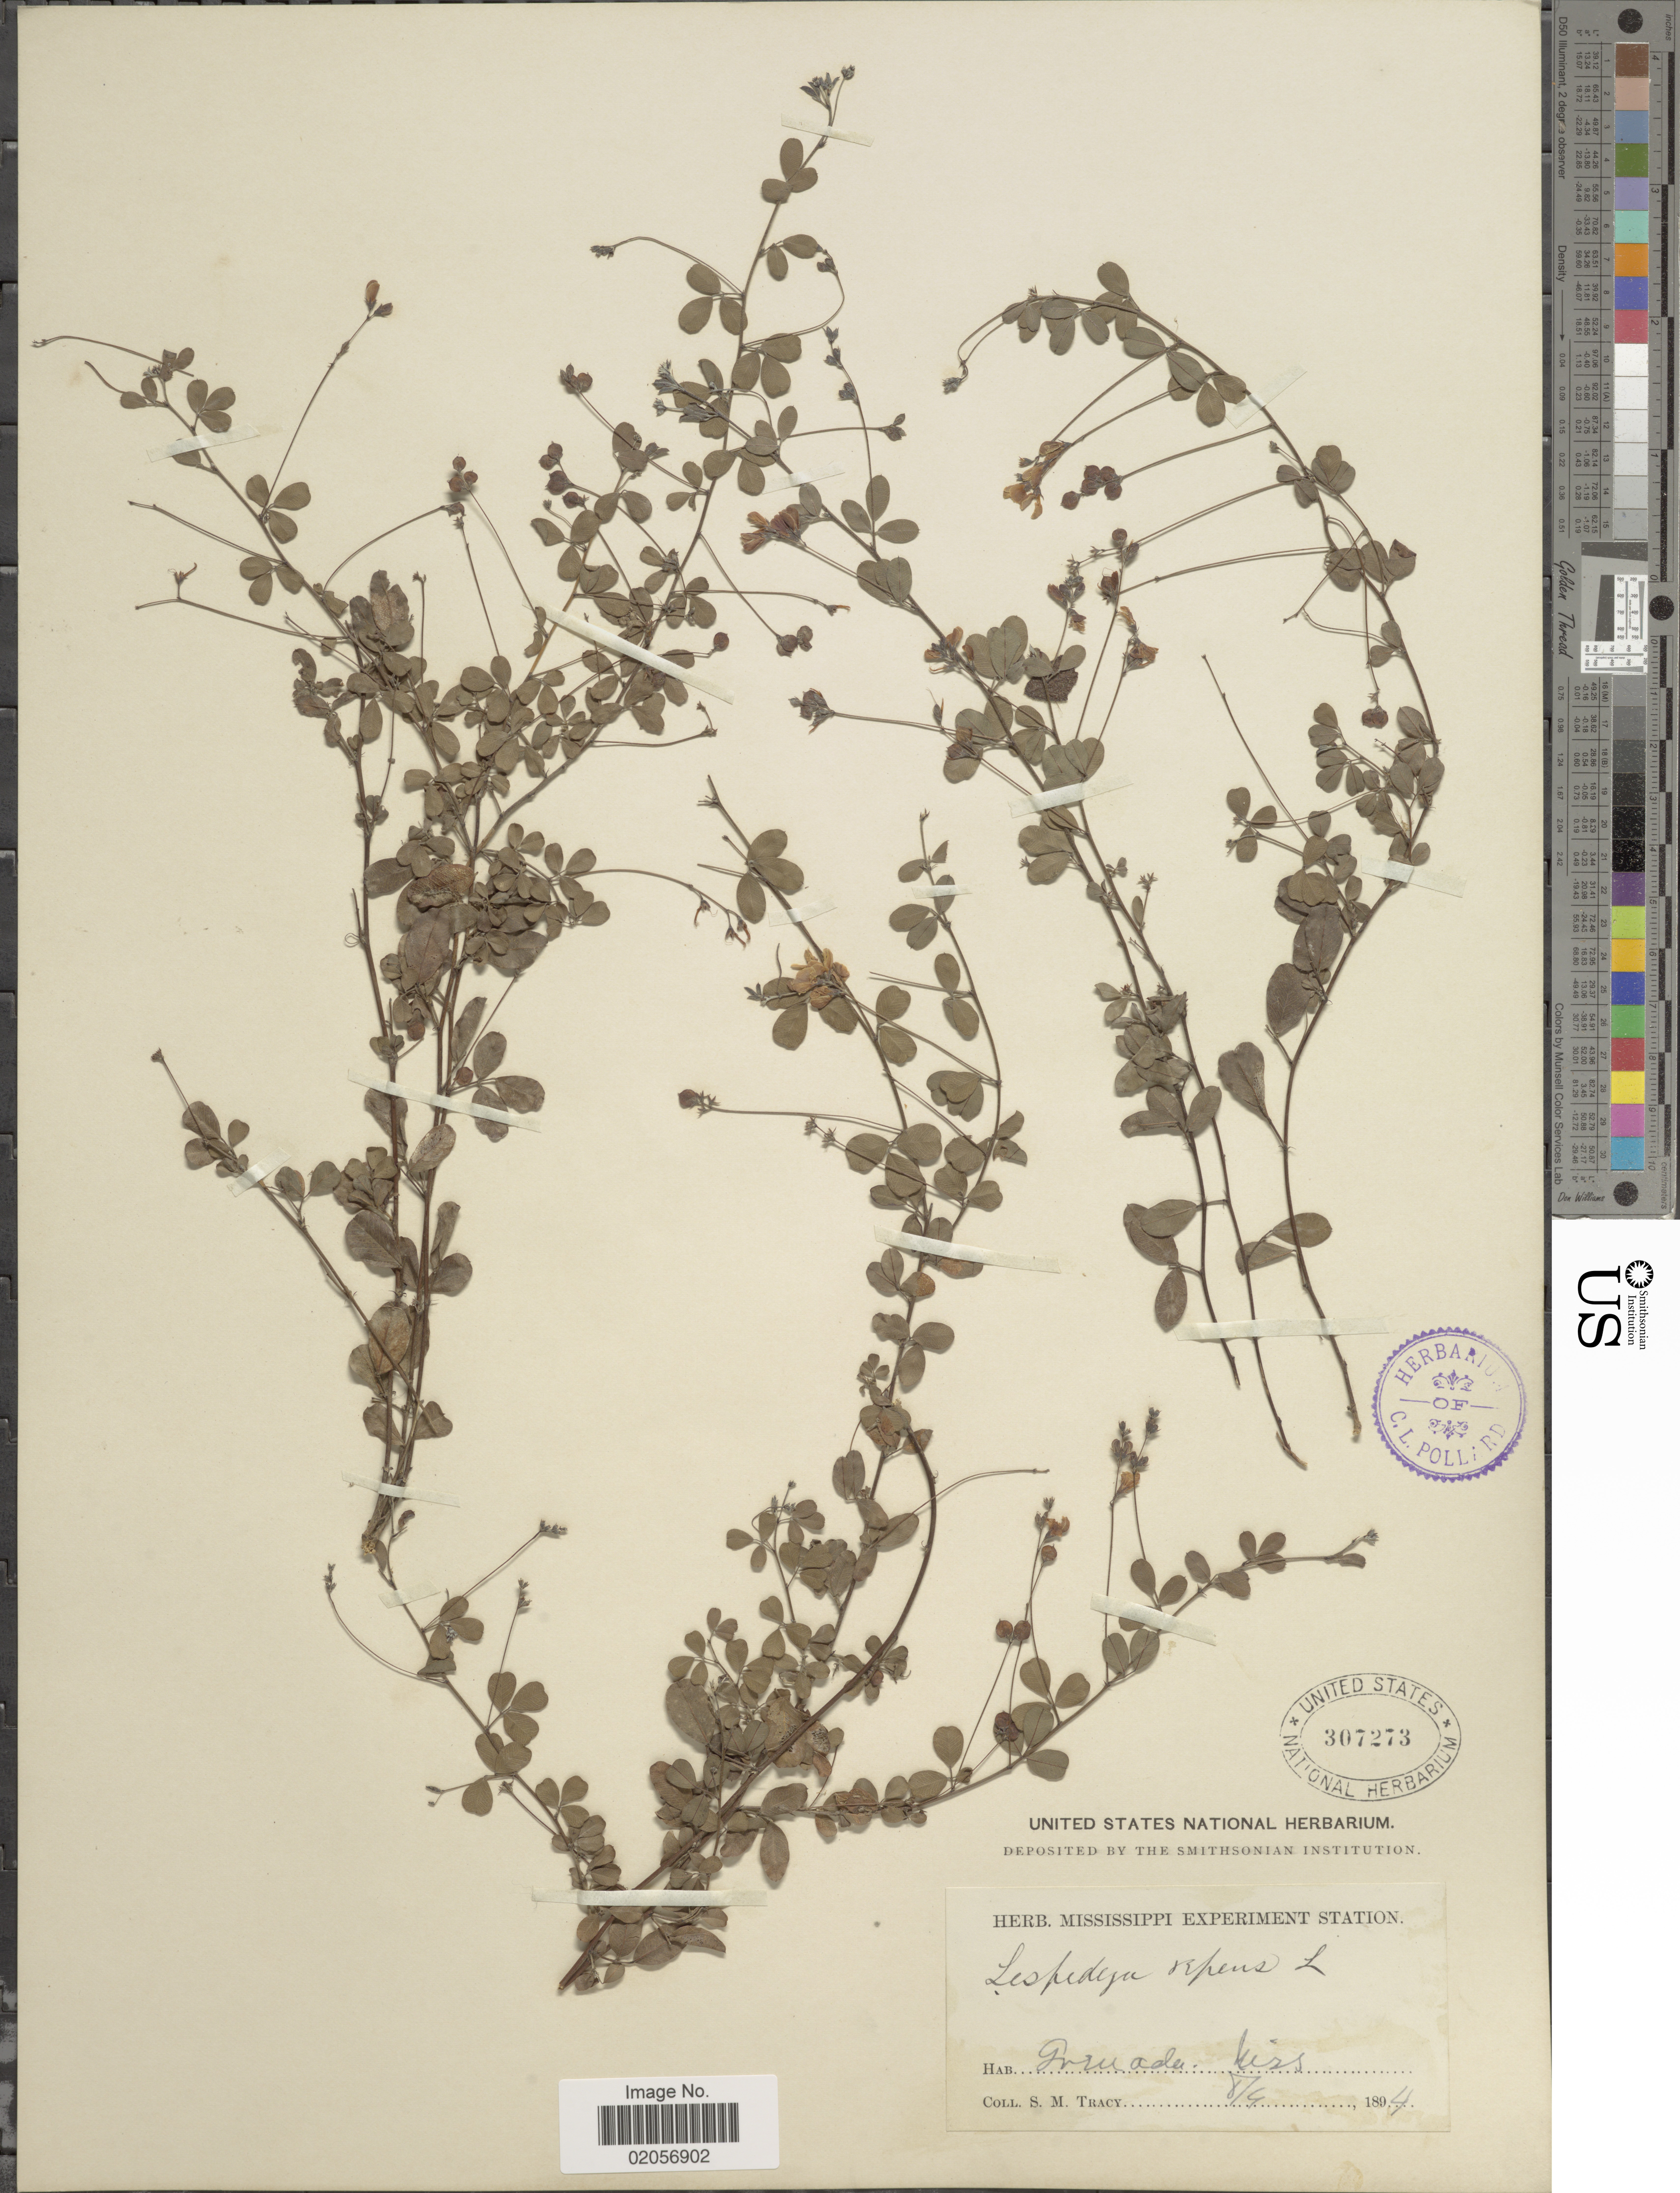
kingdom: Plantae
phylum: Tracheophyta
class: Magnoliopsida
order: Fabales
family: Fabaceae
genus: Lespedeza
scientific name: Lespedeza repens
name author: (L.) W.P.C. Barton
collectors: S. M. Tracy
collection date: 1894-09-08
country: United States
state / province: Mississippi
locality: Grenada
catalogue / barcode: US 307273